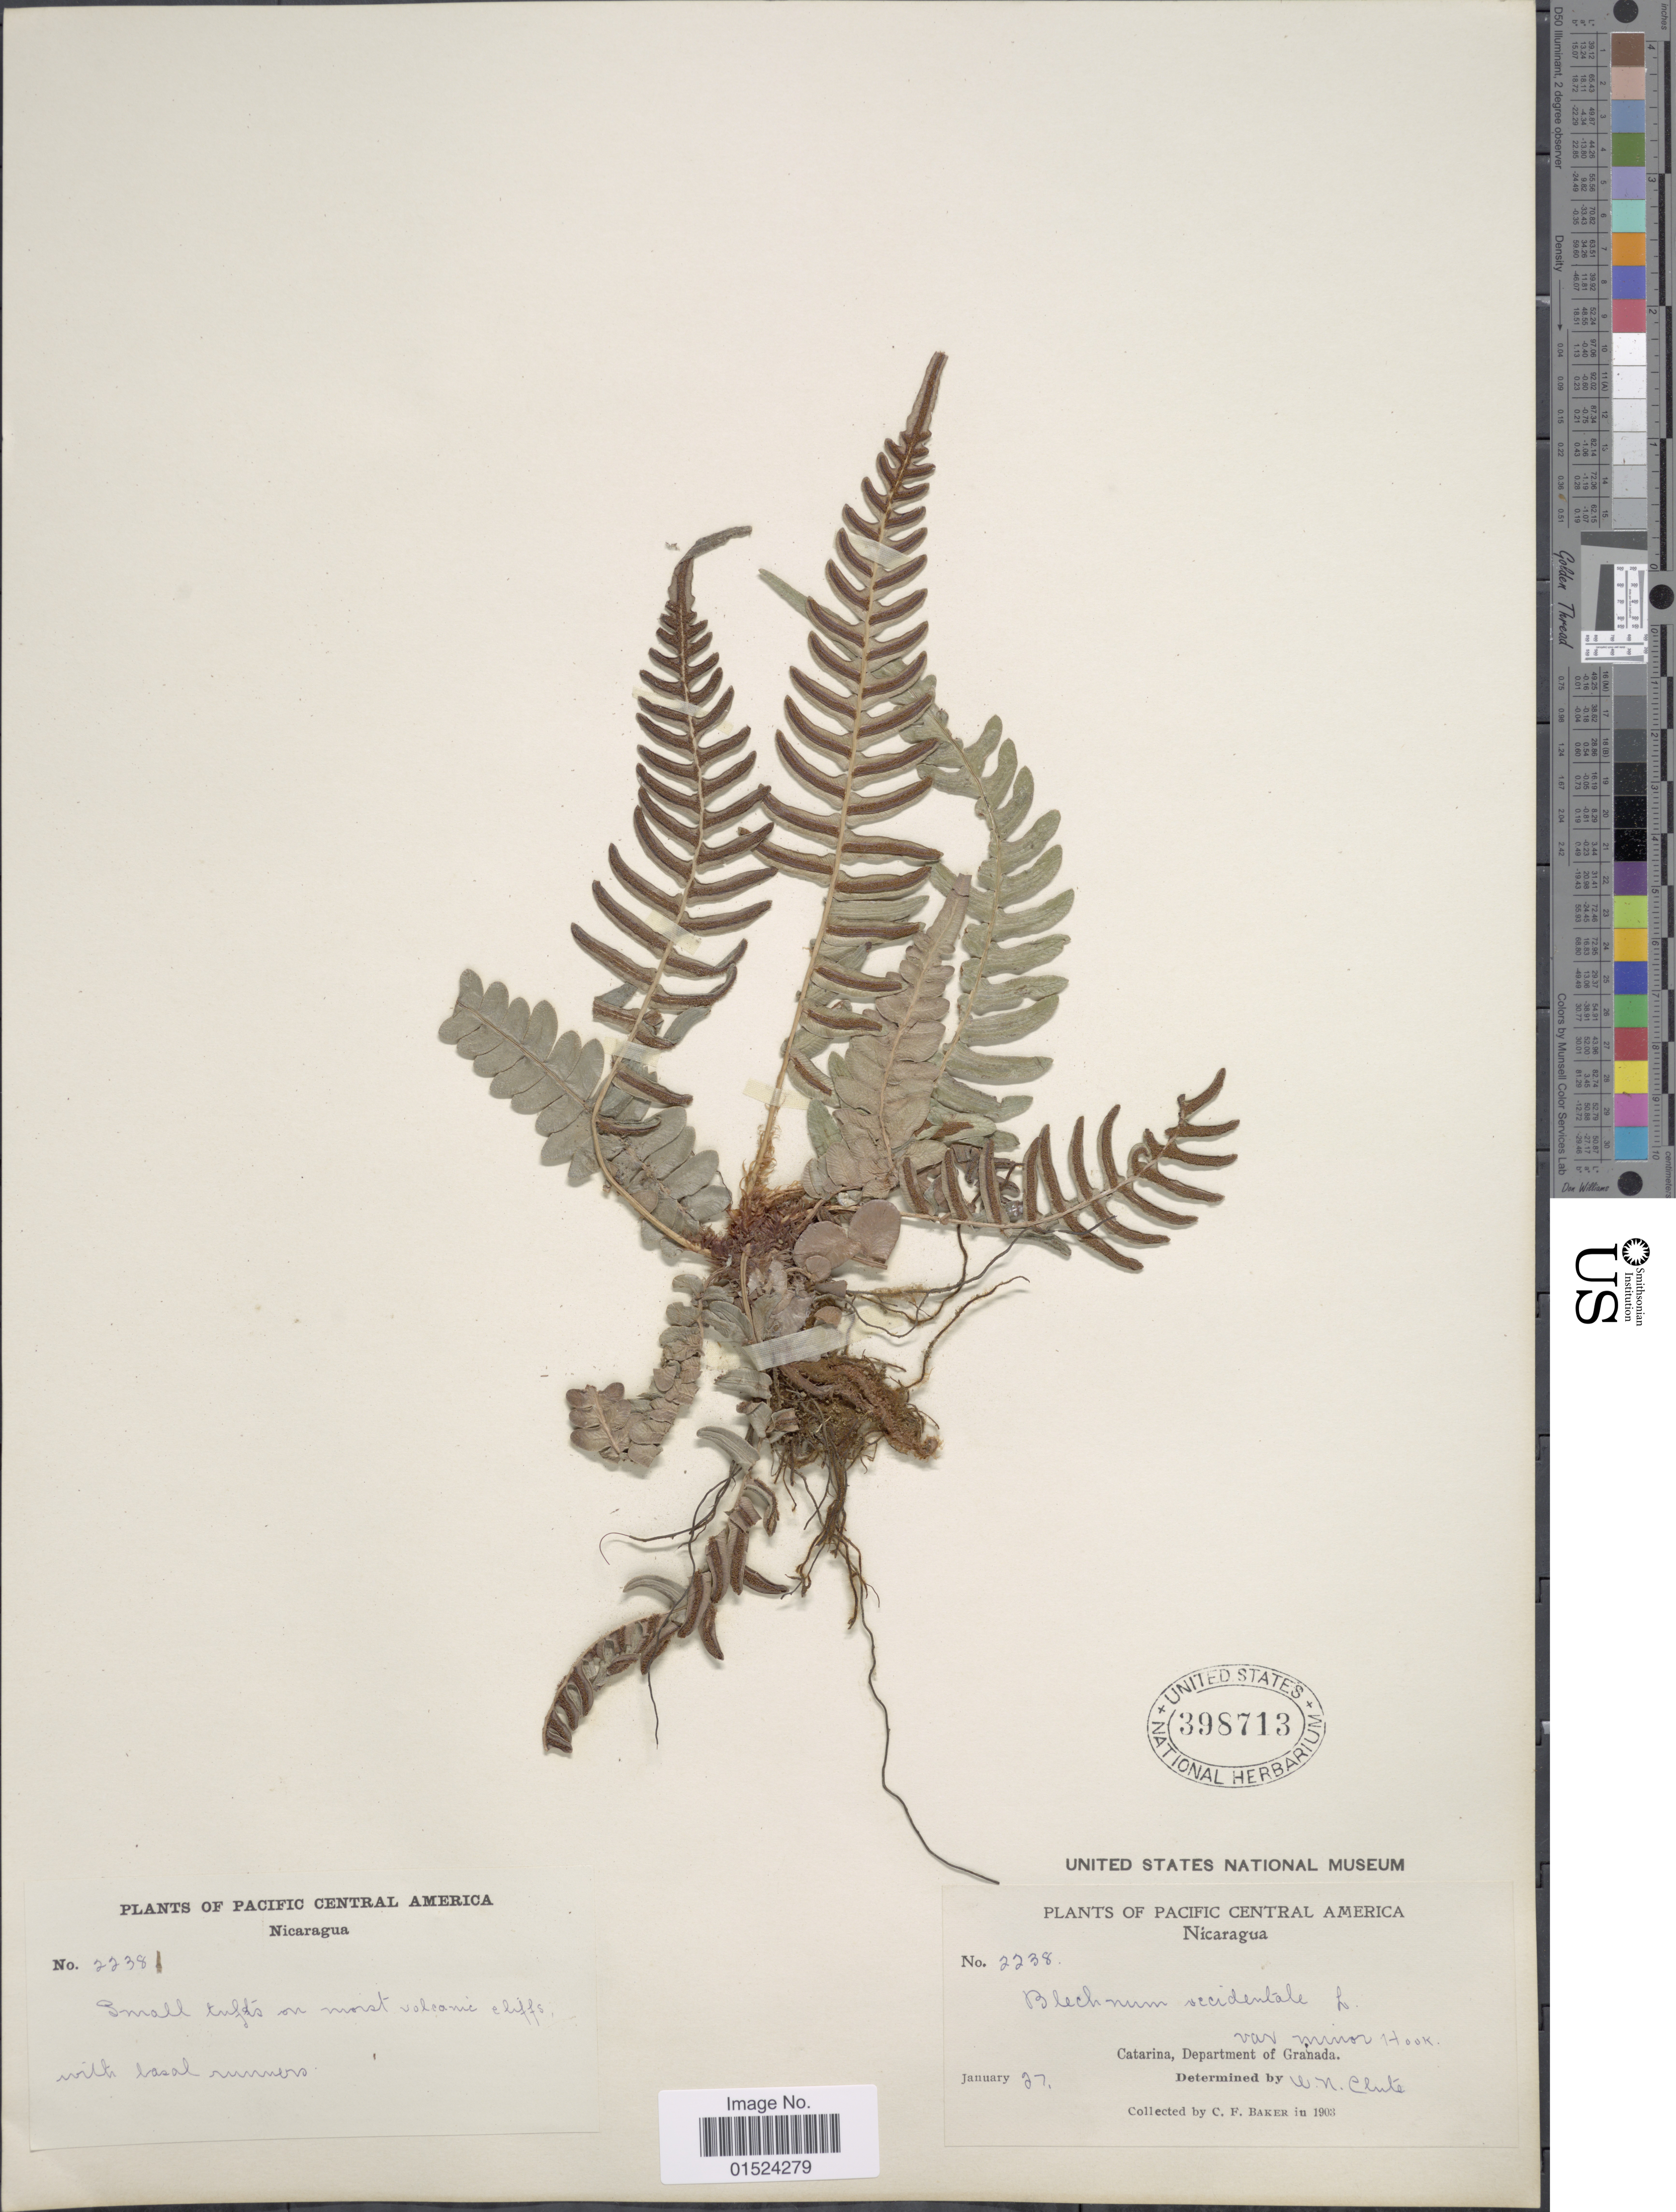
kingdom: Plantae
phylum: Tracheophyta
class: Polypodiopsida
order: Polypodiales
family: Blechnaceae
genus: Blechnum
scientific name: Blechnum occidentale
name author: L.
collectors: C. F. Baker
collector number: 2238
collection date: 1903-01-27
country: Nicaragua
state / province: Granada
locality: Catarina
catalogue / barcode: US 398713